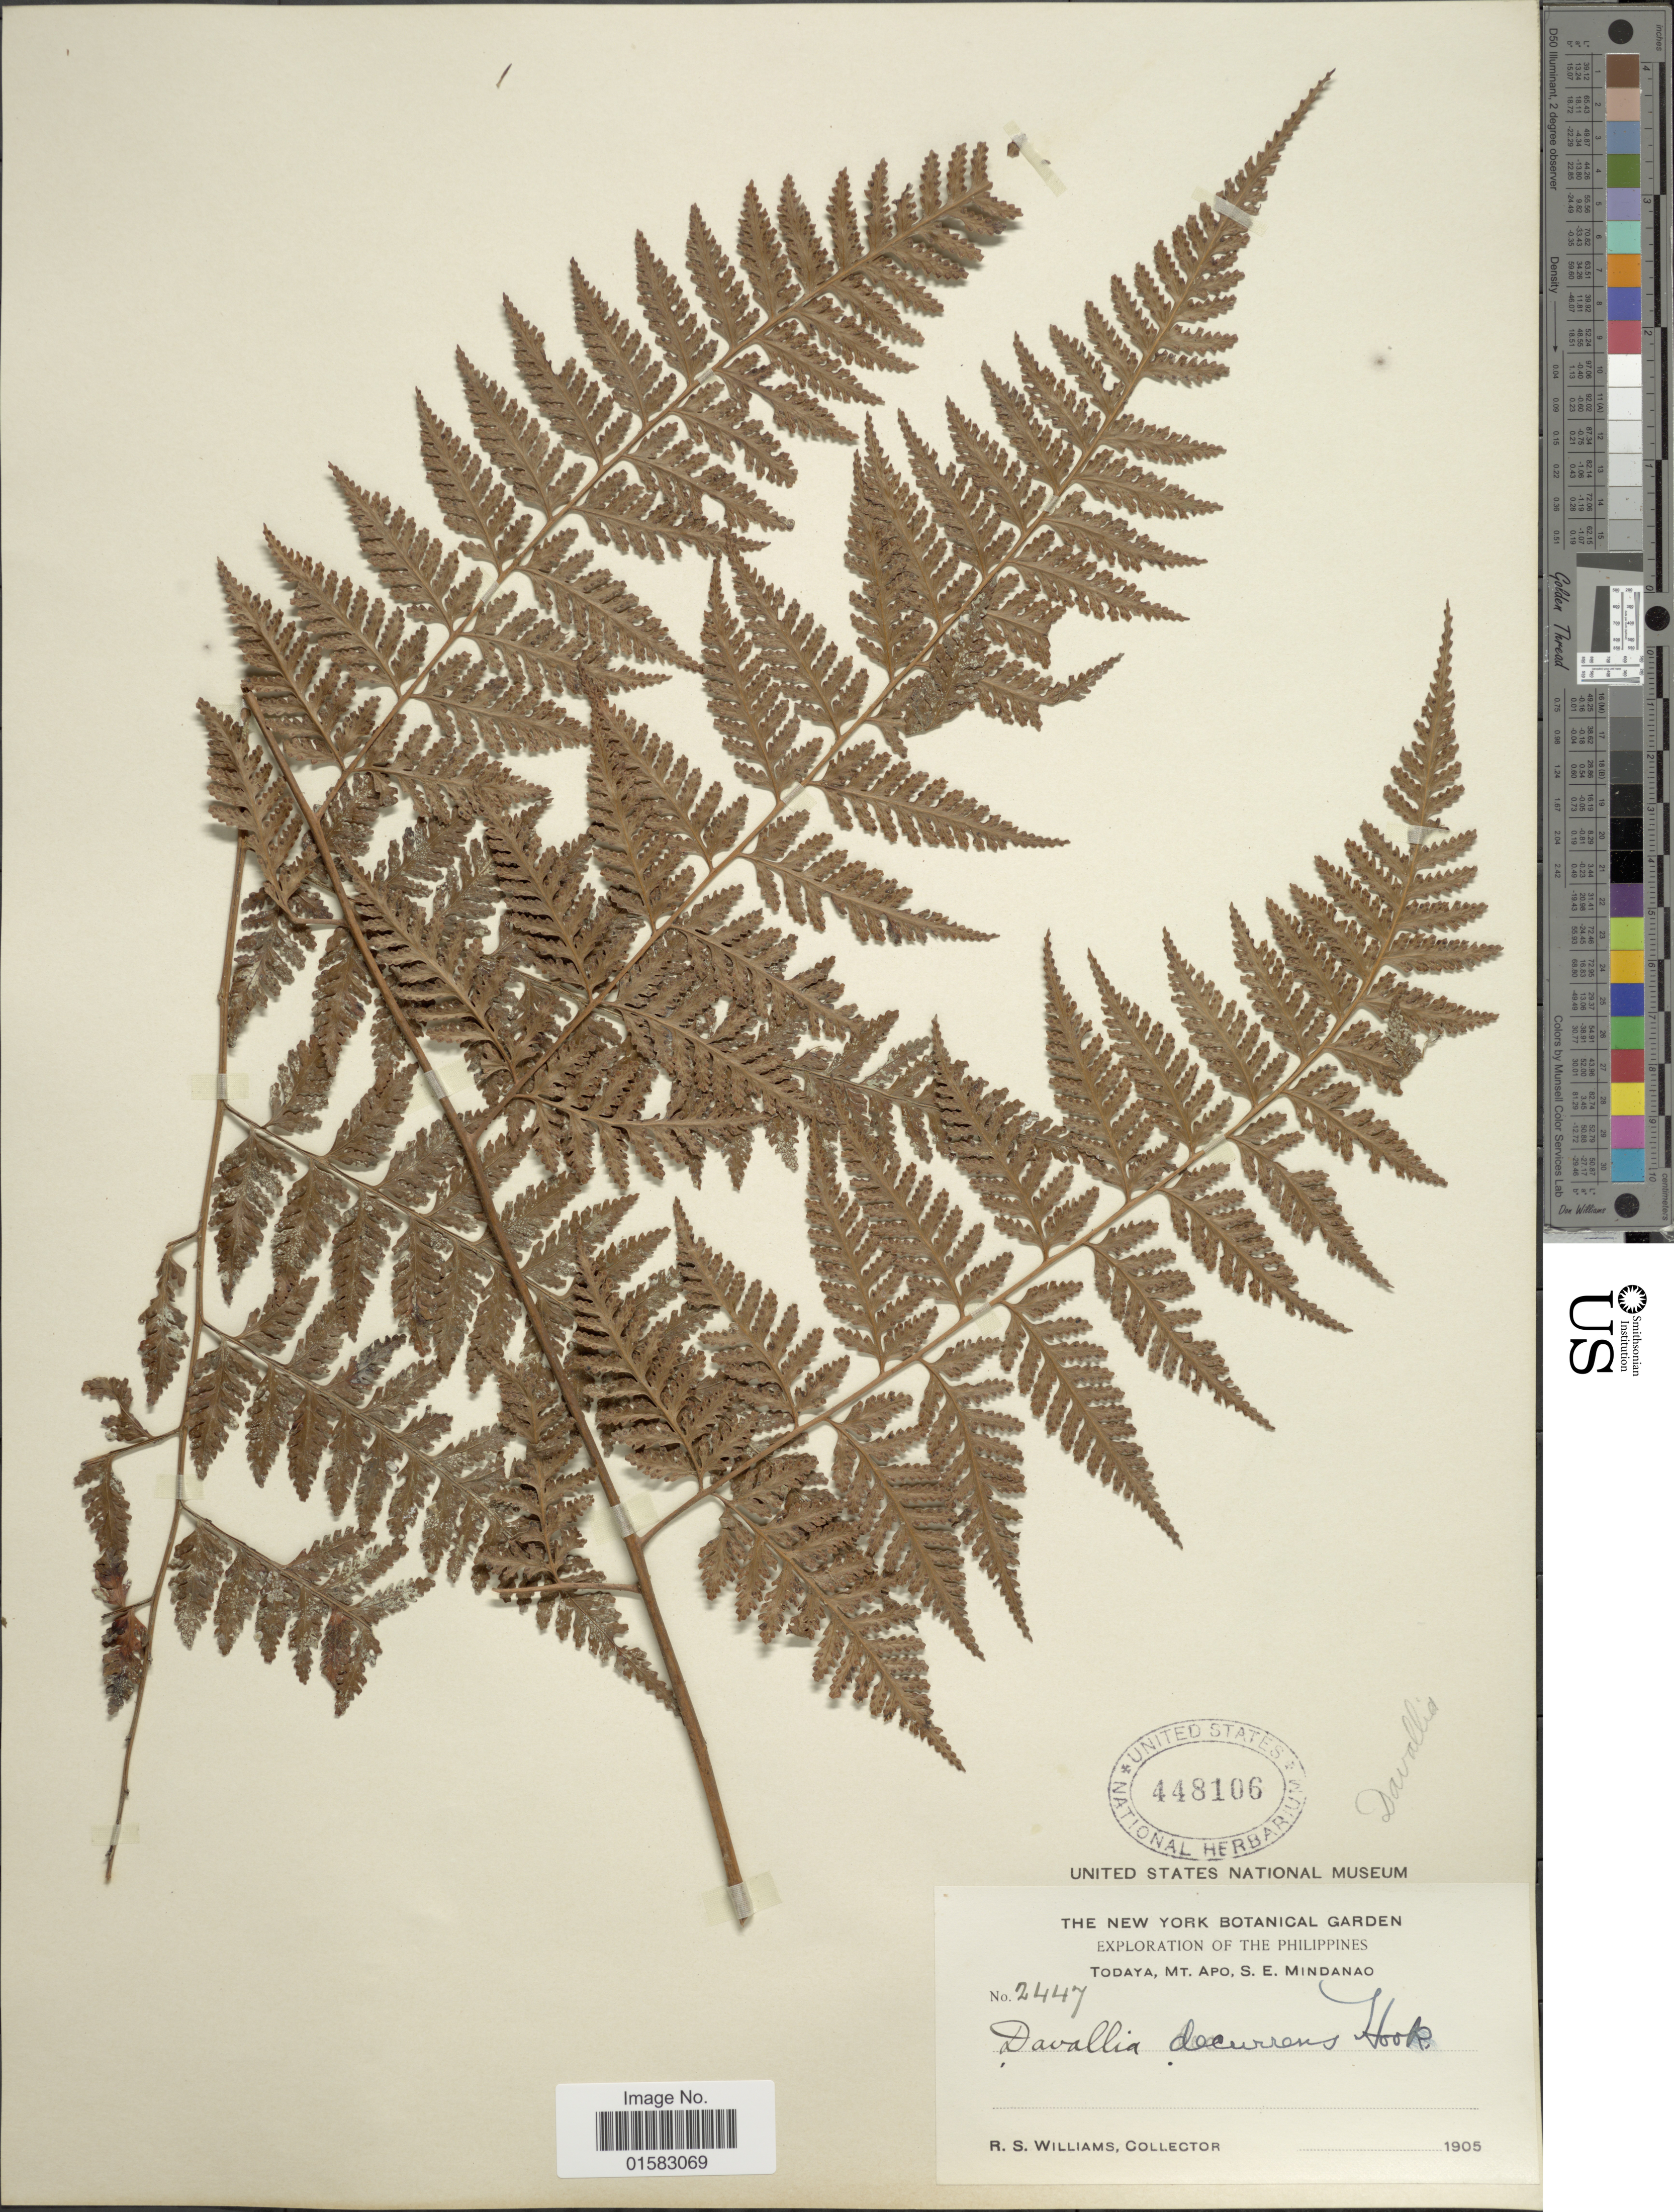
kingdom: Plantae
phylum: Tracheophyta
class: Polypodiopsida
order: Polypodiales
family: Davalliaceae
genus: Davallia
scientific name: Davallia divaricata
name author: Blume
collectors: R. S. Williams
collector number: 2447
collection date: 1905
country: Philippines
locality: Todaya, Mt. Apo, S.E. Mindanao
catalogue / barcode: US 448106